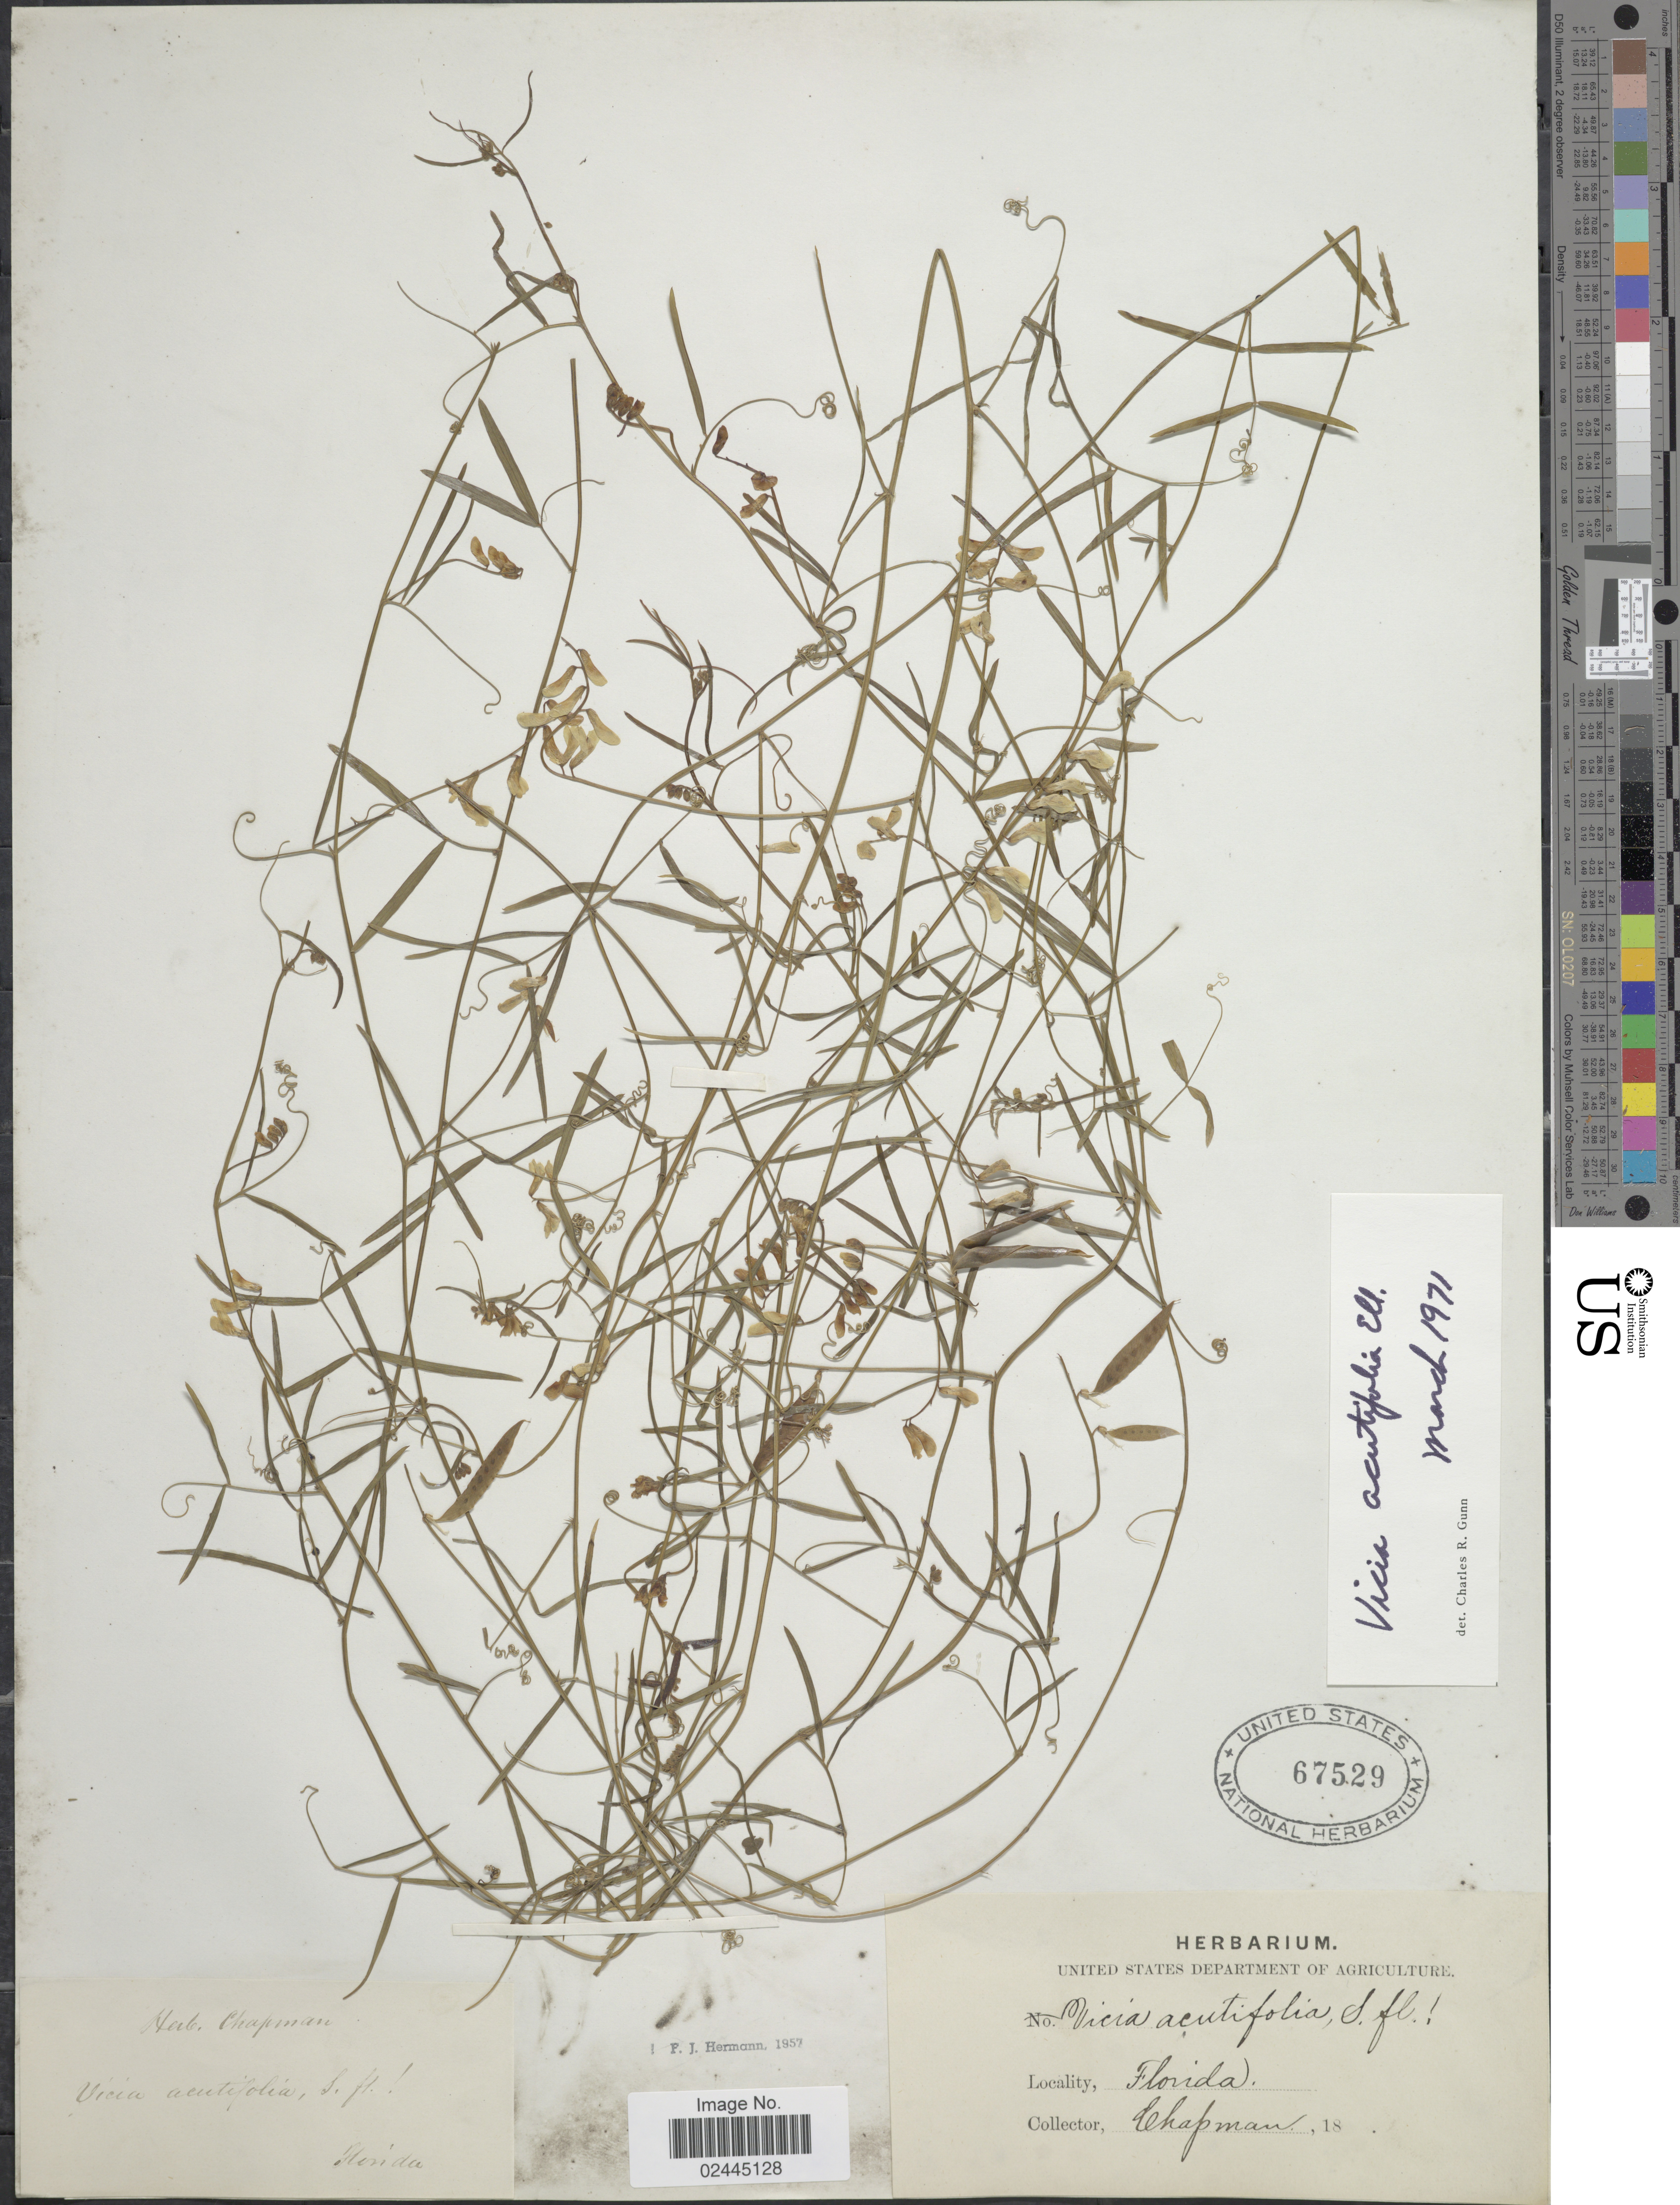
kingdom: Plantae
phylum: Tracheophyta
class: Magnoliopsida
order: Fabales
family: Fabaceae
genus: Vicia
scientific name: Vicia acutifolia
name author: Elliott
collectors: A. Chapman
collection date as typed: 18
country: United States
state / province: Florida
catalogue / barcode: US 67529